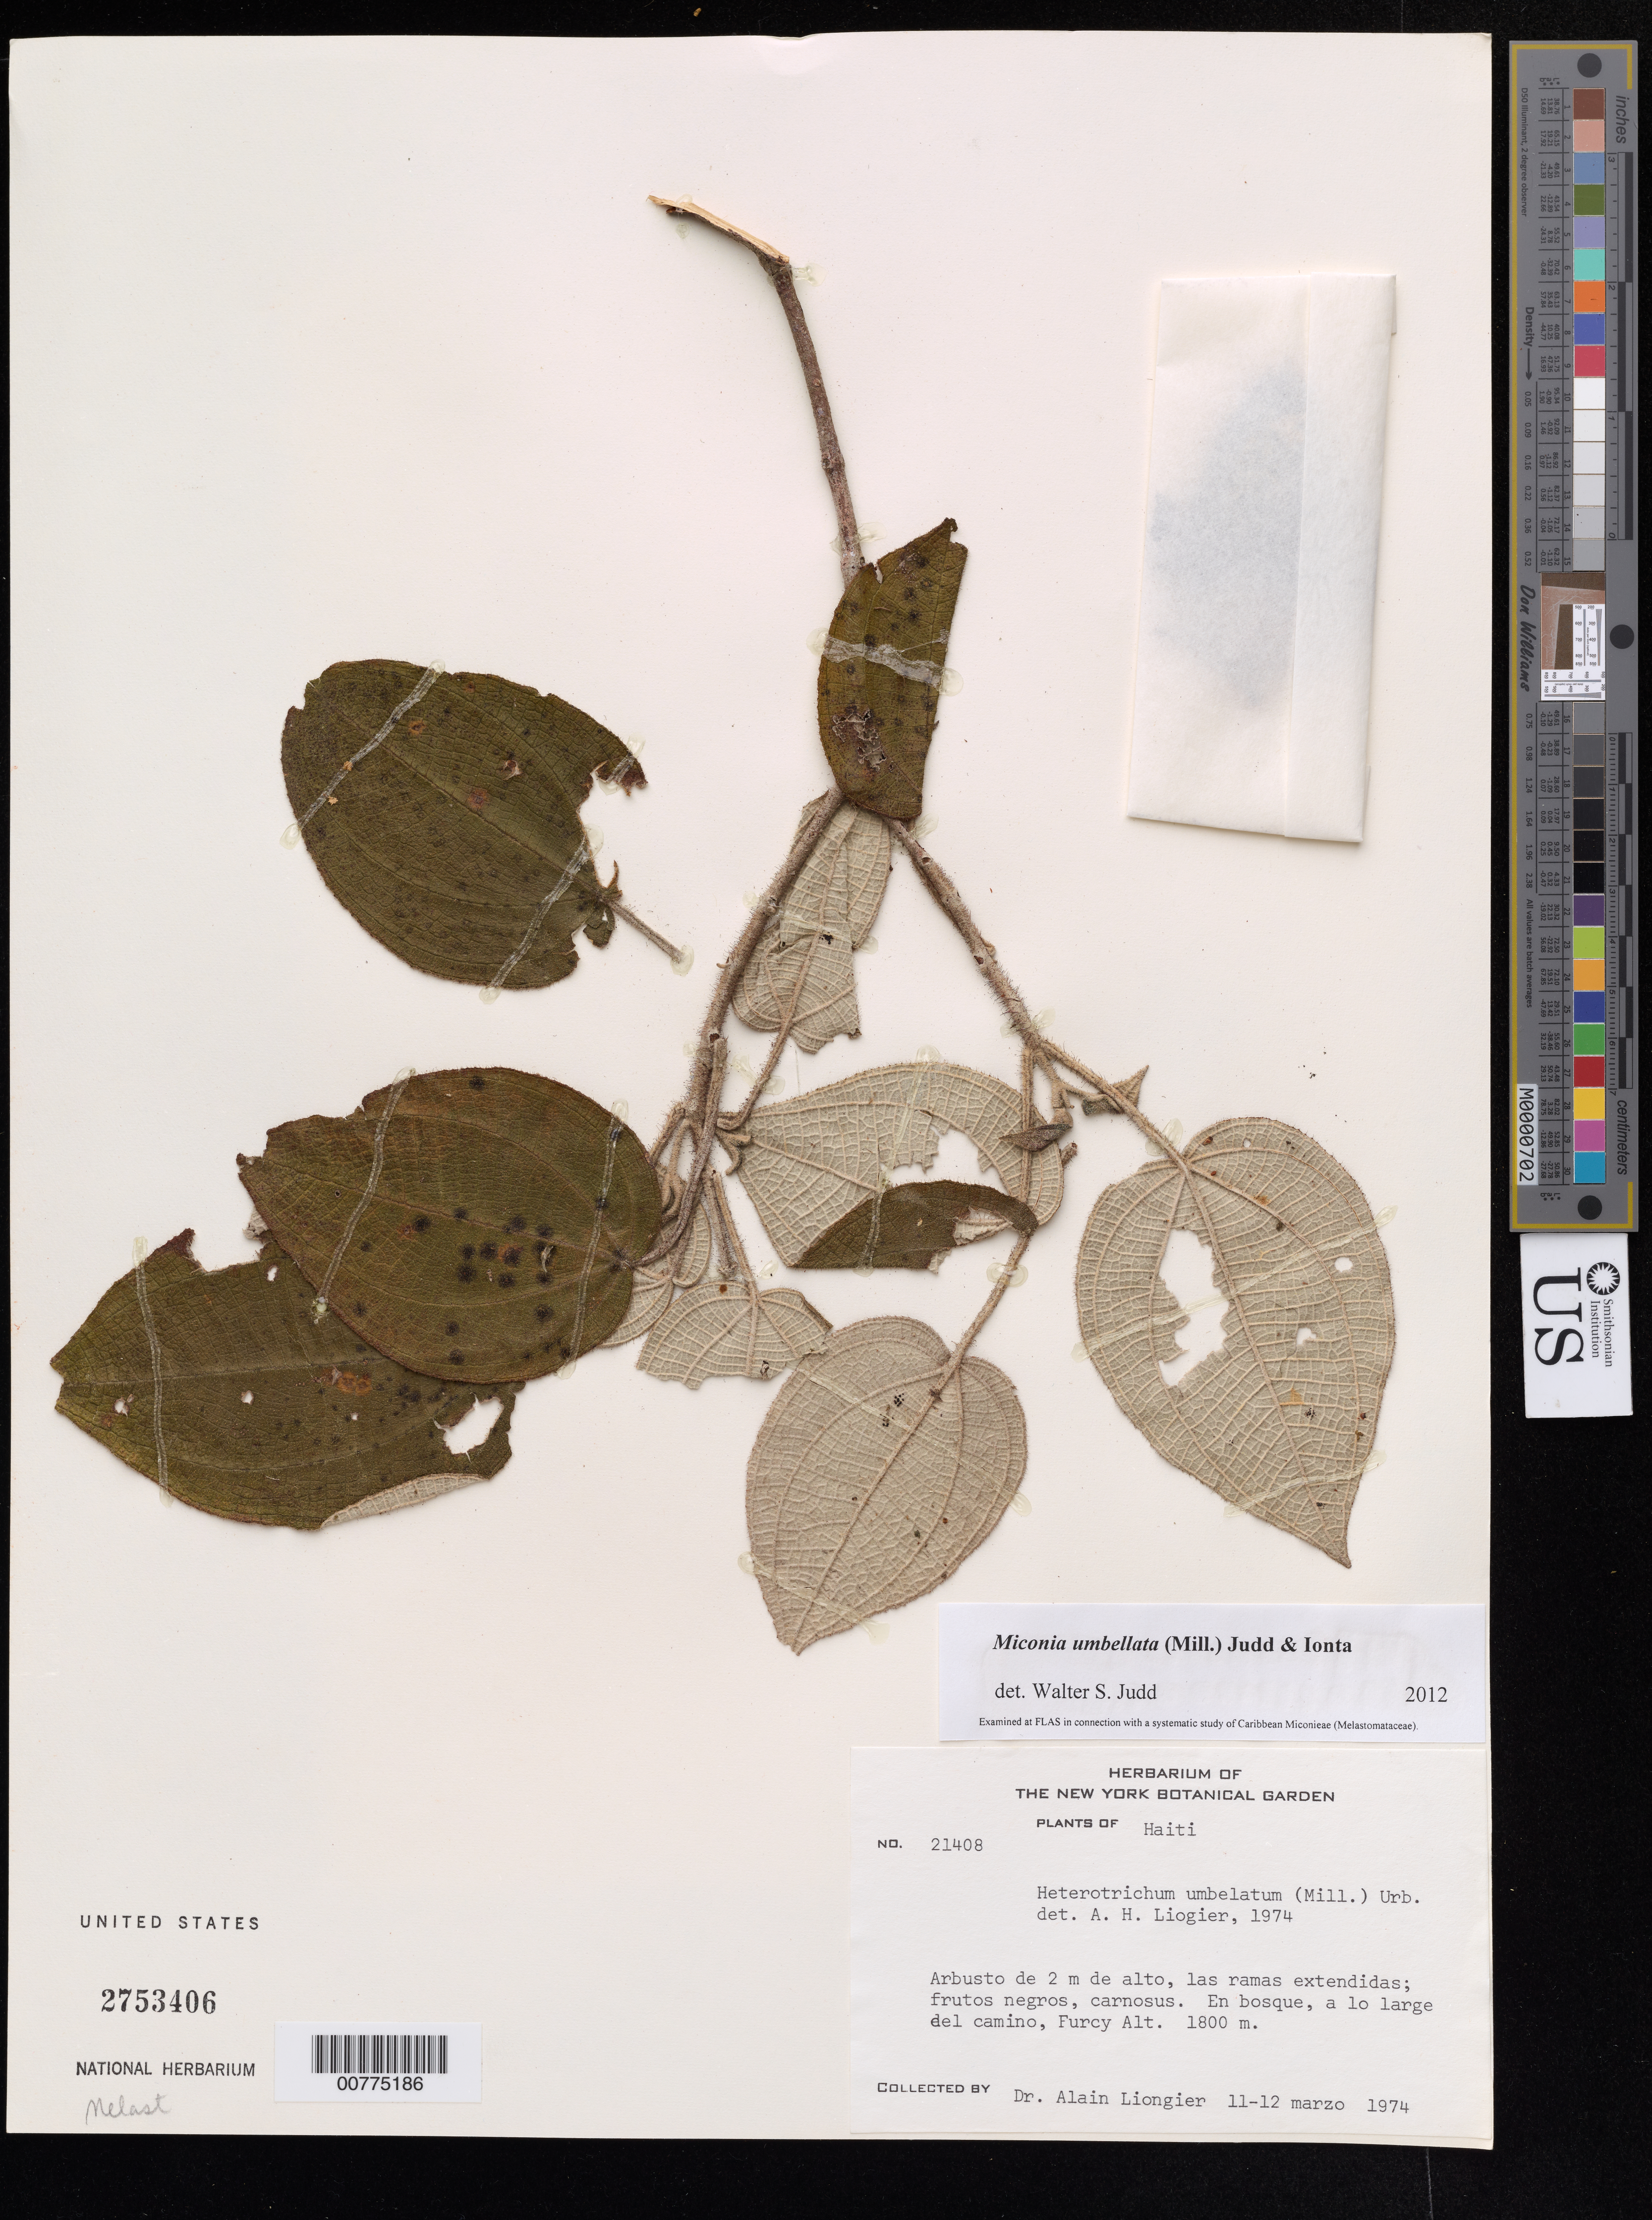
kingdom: Plantae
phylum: Tracheophyta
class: Magnoliopsida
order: Myrtales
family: Melastomataceae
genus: Miconia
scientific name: Miconia umbellata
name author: (Mill.) Judd & Ionta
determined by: Judd, Walter S.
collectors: A. H. Liogier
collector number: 21408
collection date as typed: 11 Mar 1974 to 12 Mar 1974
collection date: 1974-03-11/1974-03-12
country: Haiti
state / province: Ouest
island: Hispaniola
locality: Furcy.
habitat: In forest, along road.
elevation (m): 1800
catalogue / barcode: US 2753406